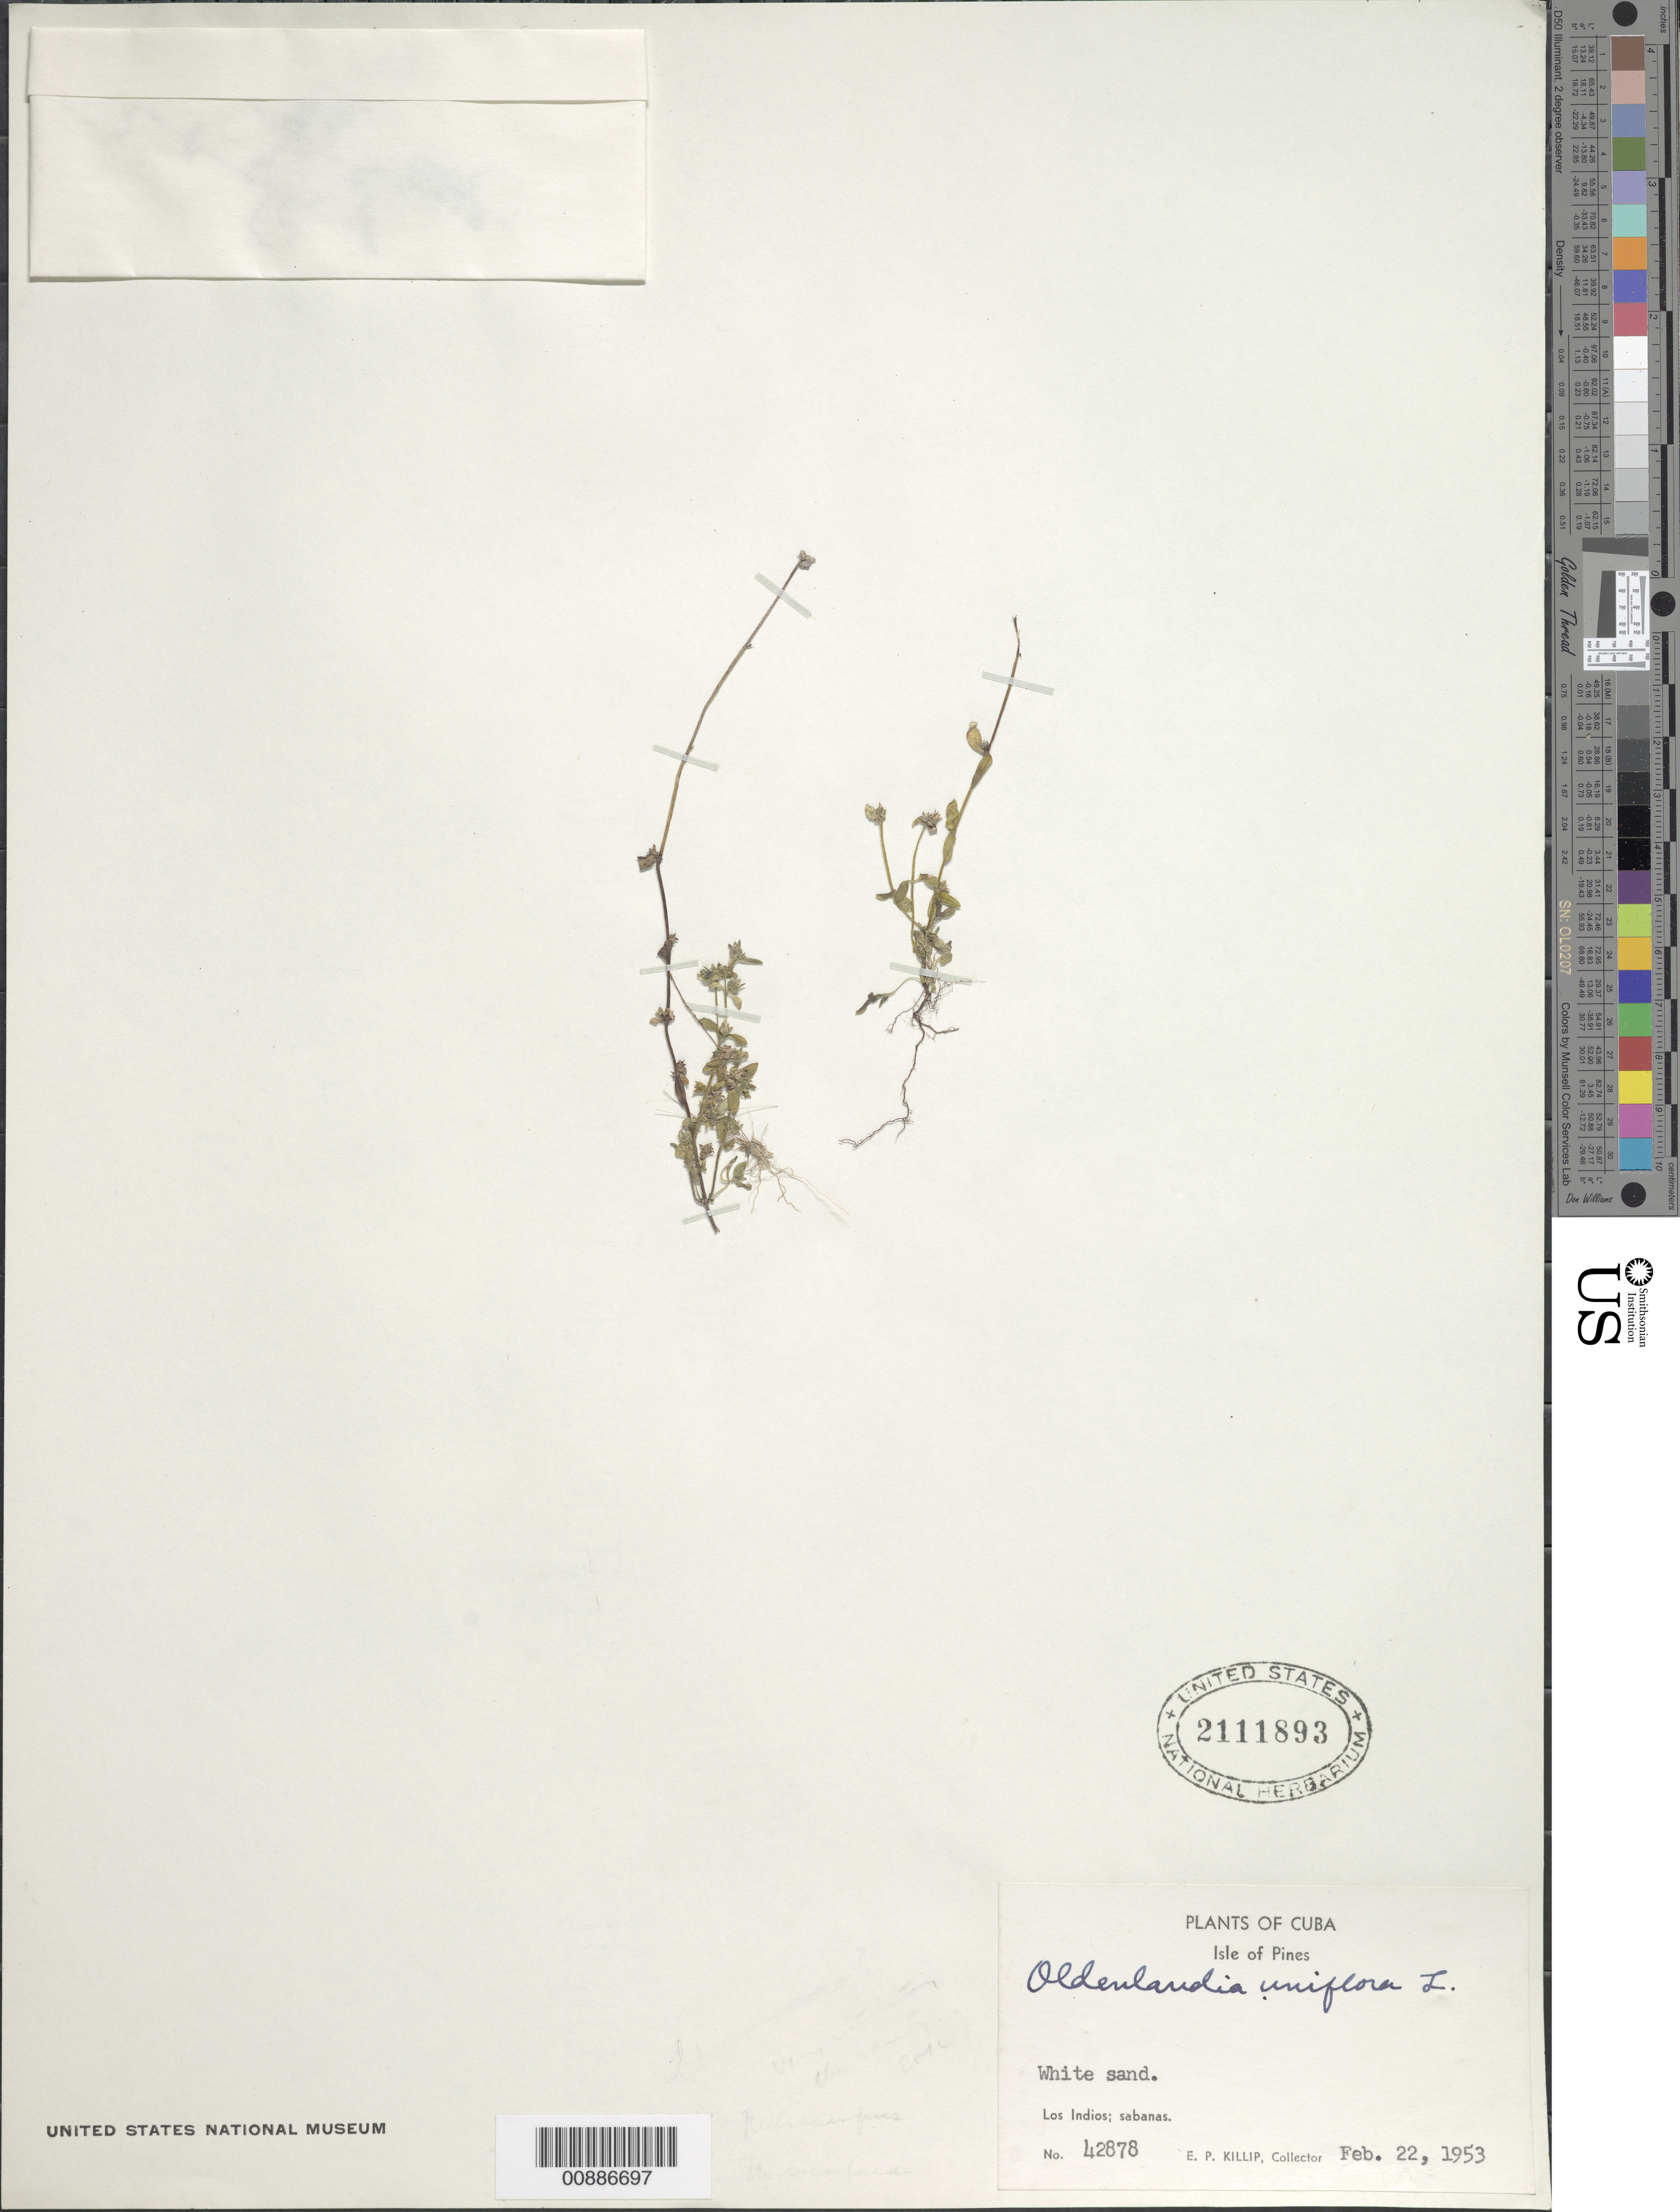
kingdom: Plantae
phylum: Tracheophyta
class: Magnoliopsida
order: Gentianales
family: Rubiaceae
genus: Oldenlandia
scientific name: Oldenlandia uniflora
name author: L.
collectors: E. P. Killip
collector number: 42878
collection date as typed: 22 Feb 1953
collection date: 1953-02-22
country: Cuba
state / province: Isla de La Juventud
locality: Los Indios; sabanas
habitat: White sand savannas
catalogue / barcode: US 2111893